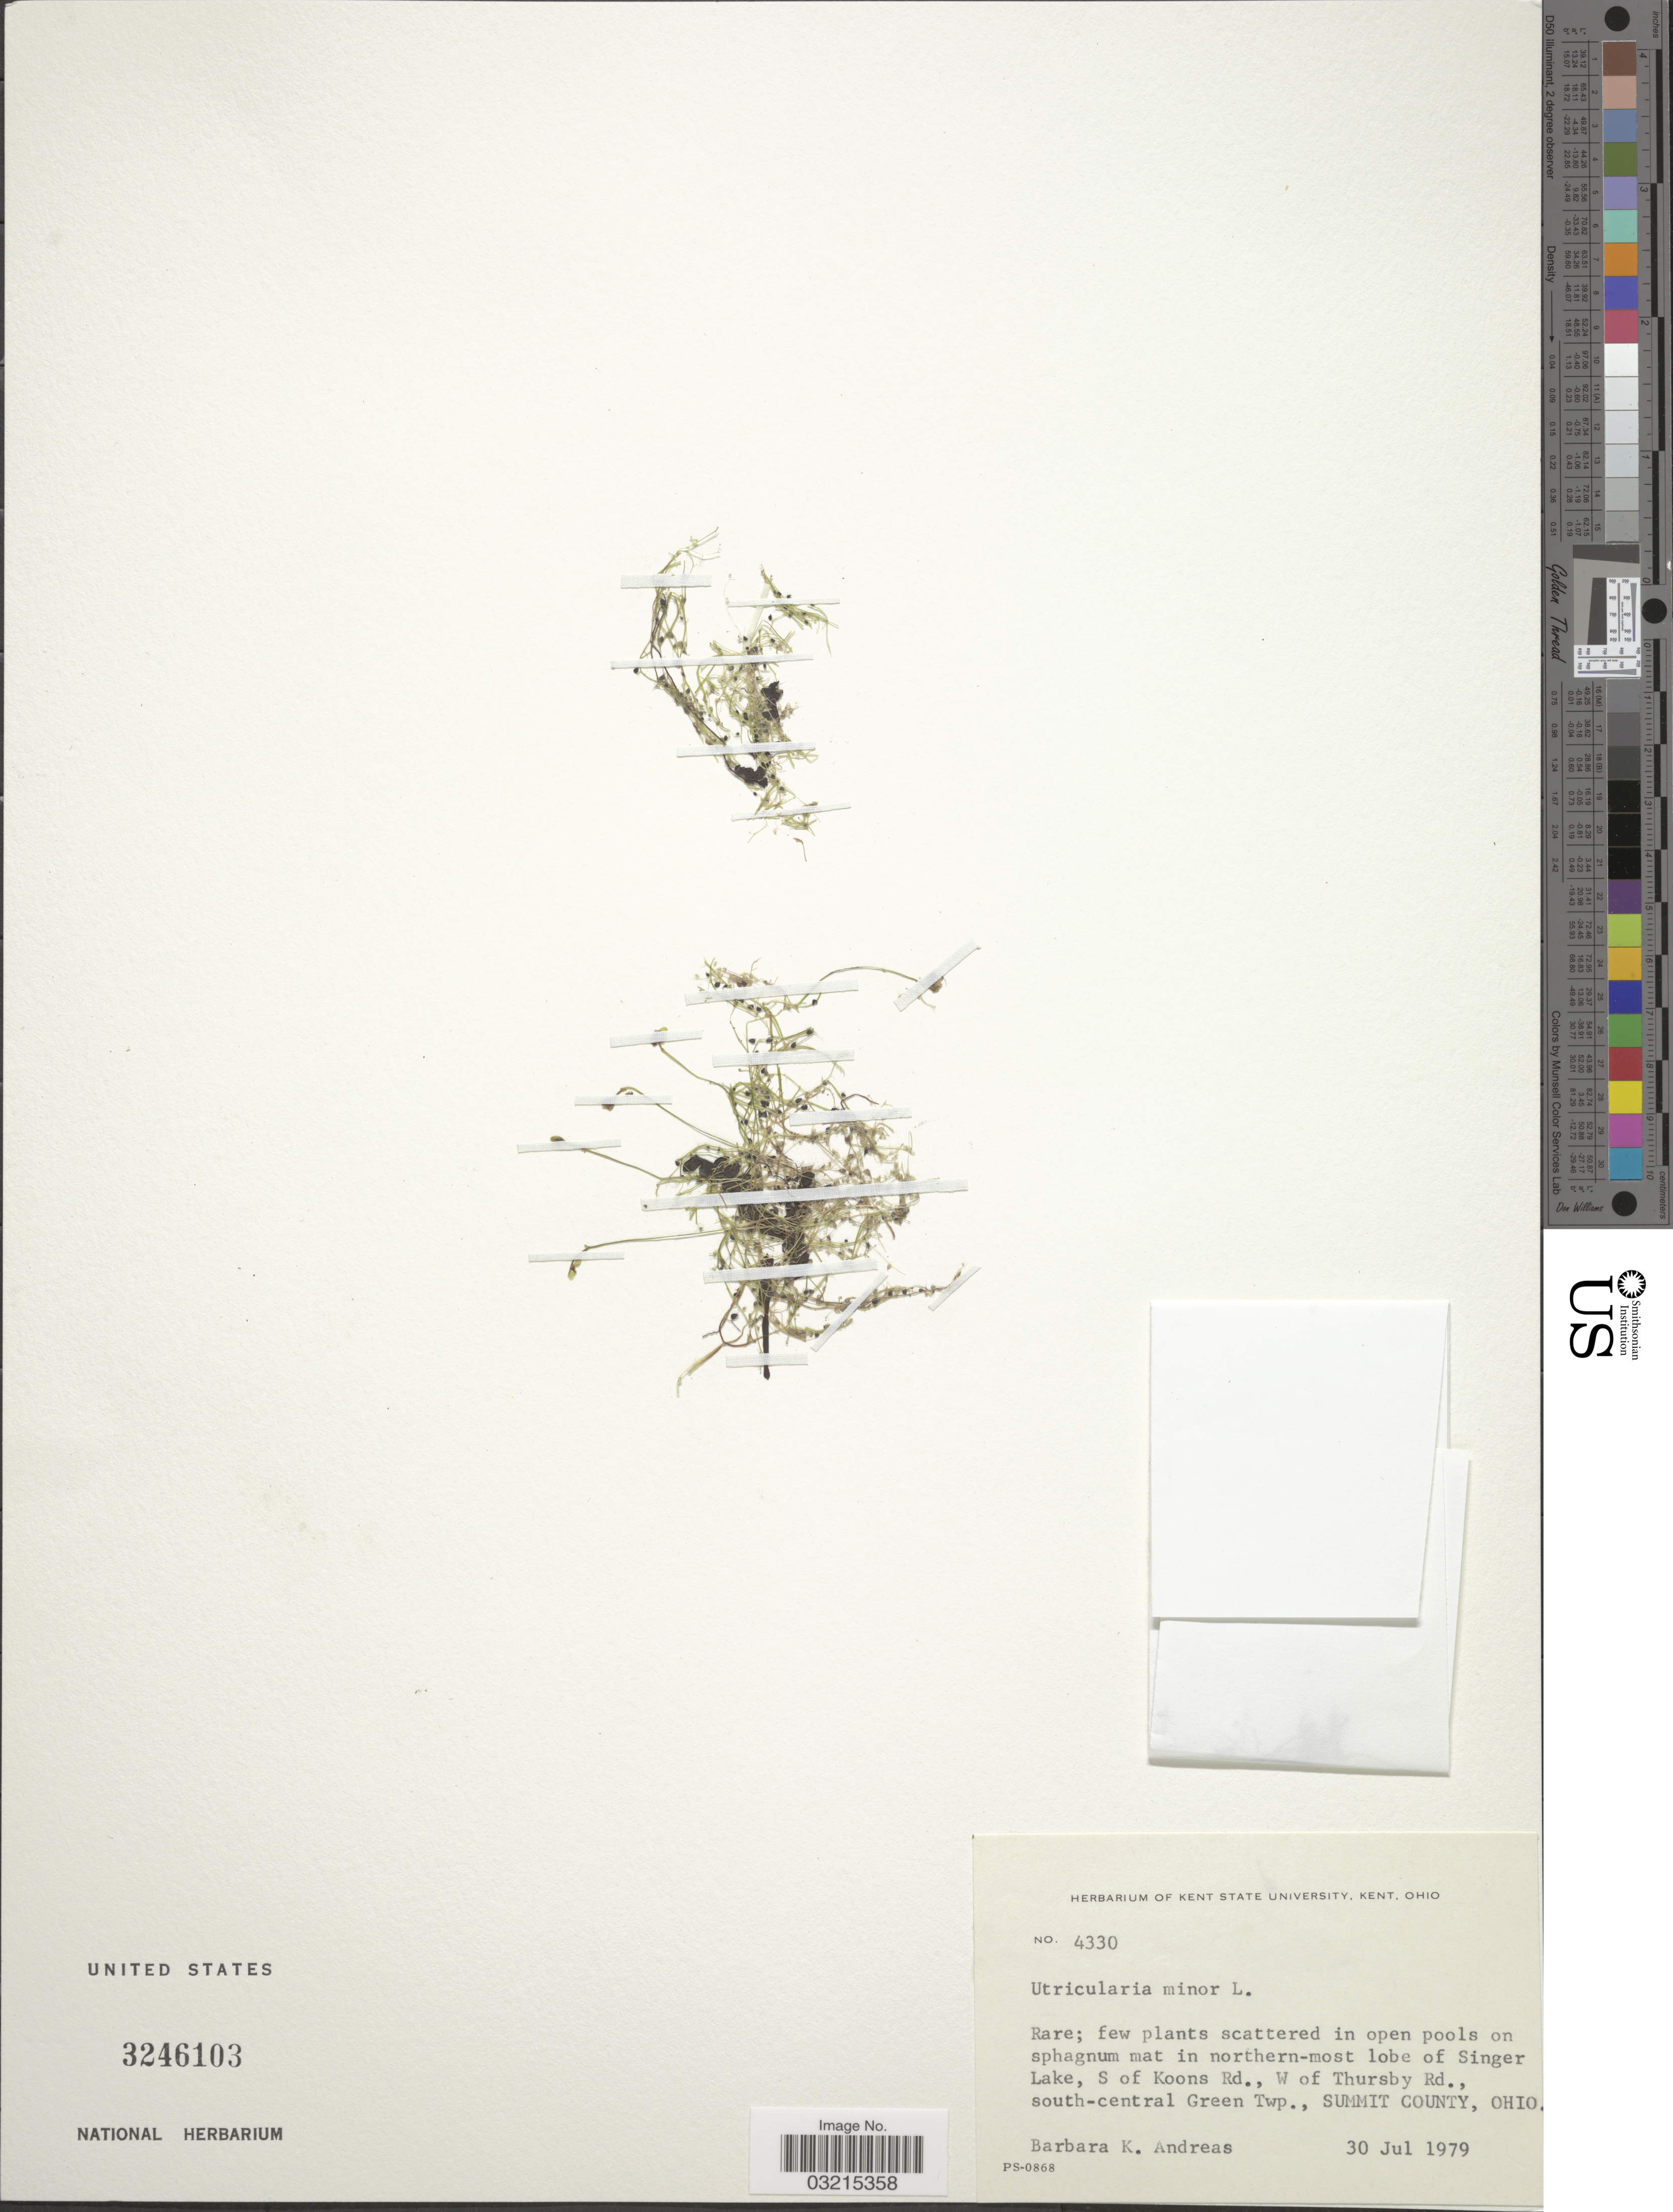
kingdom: Plantae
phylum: Tracheophyta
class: Magnoliopsida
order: Lamiales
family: Lentibulariaceae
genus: Utricularia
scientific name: Utricularia minor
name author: L.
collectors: B. Andreas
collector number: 4330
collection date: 1979-07-30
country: United States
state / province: Ohio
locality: In northern-most lobe of Singer Lake, S of Koons Rd., W of Thursby Rd., south-central Green Twp., Summit County.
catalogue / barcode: US 3246103